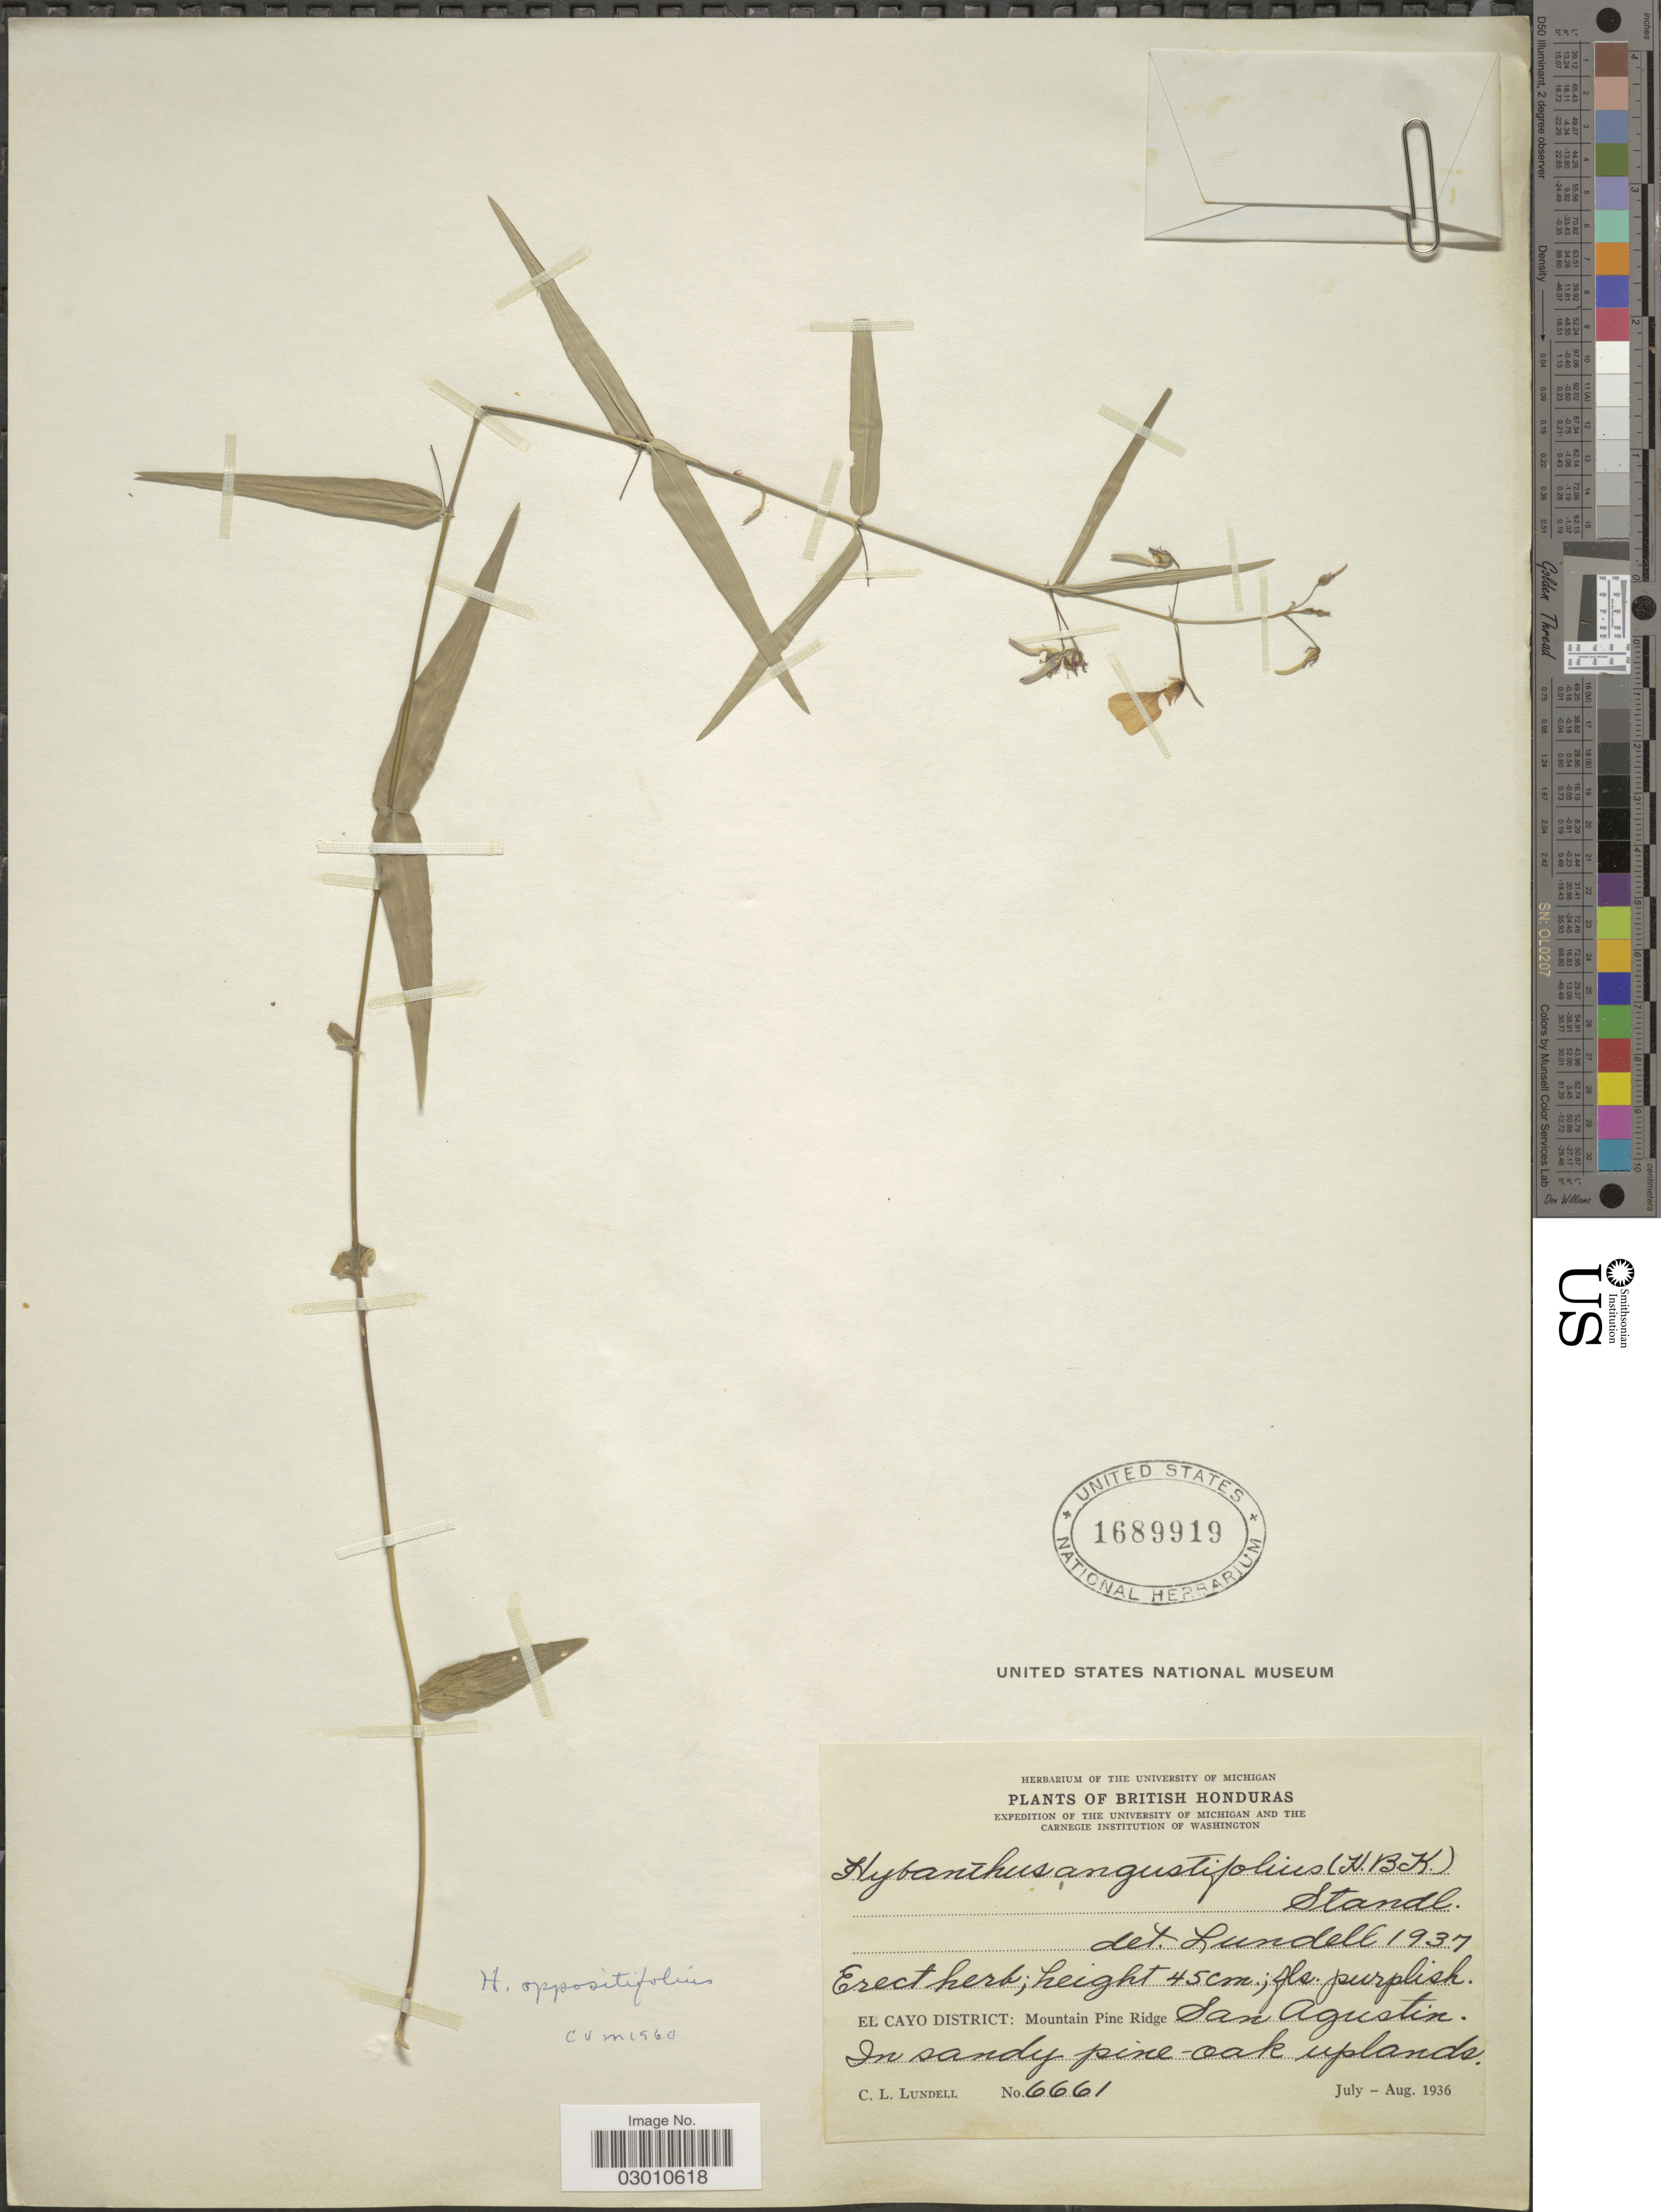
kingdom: Plantae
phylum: Tracheophyta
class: Magnoliopsida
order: Malpighiales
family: Violaceae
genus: Pombalia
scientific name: Pombalia oppositifolia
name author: (L.) Paula-Souza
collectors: C. L. Lundell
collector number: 6661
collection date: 1936-07/1936-08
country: Belize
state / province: Cayo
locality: British Honduras. El Cayo District: Mountain Pine Ridge. San Augustin.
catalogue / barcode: US 1689919